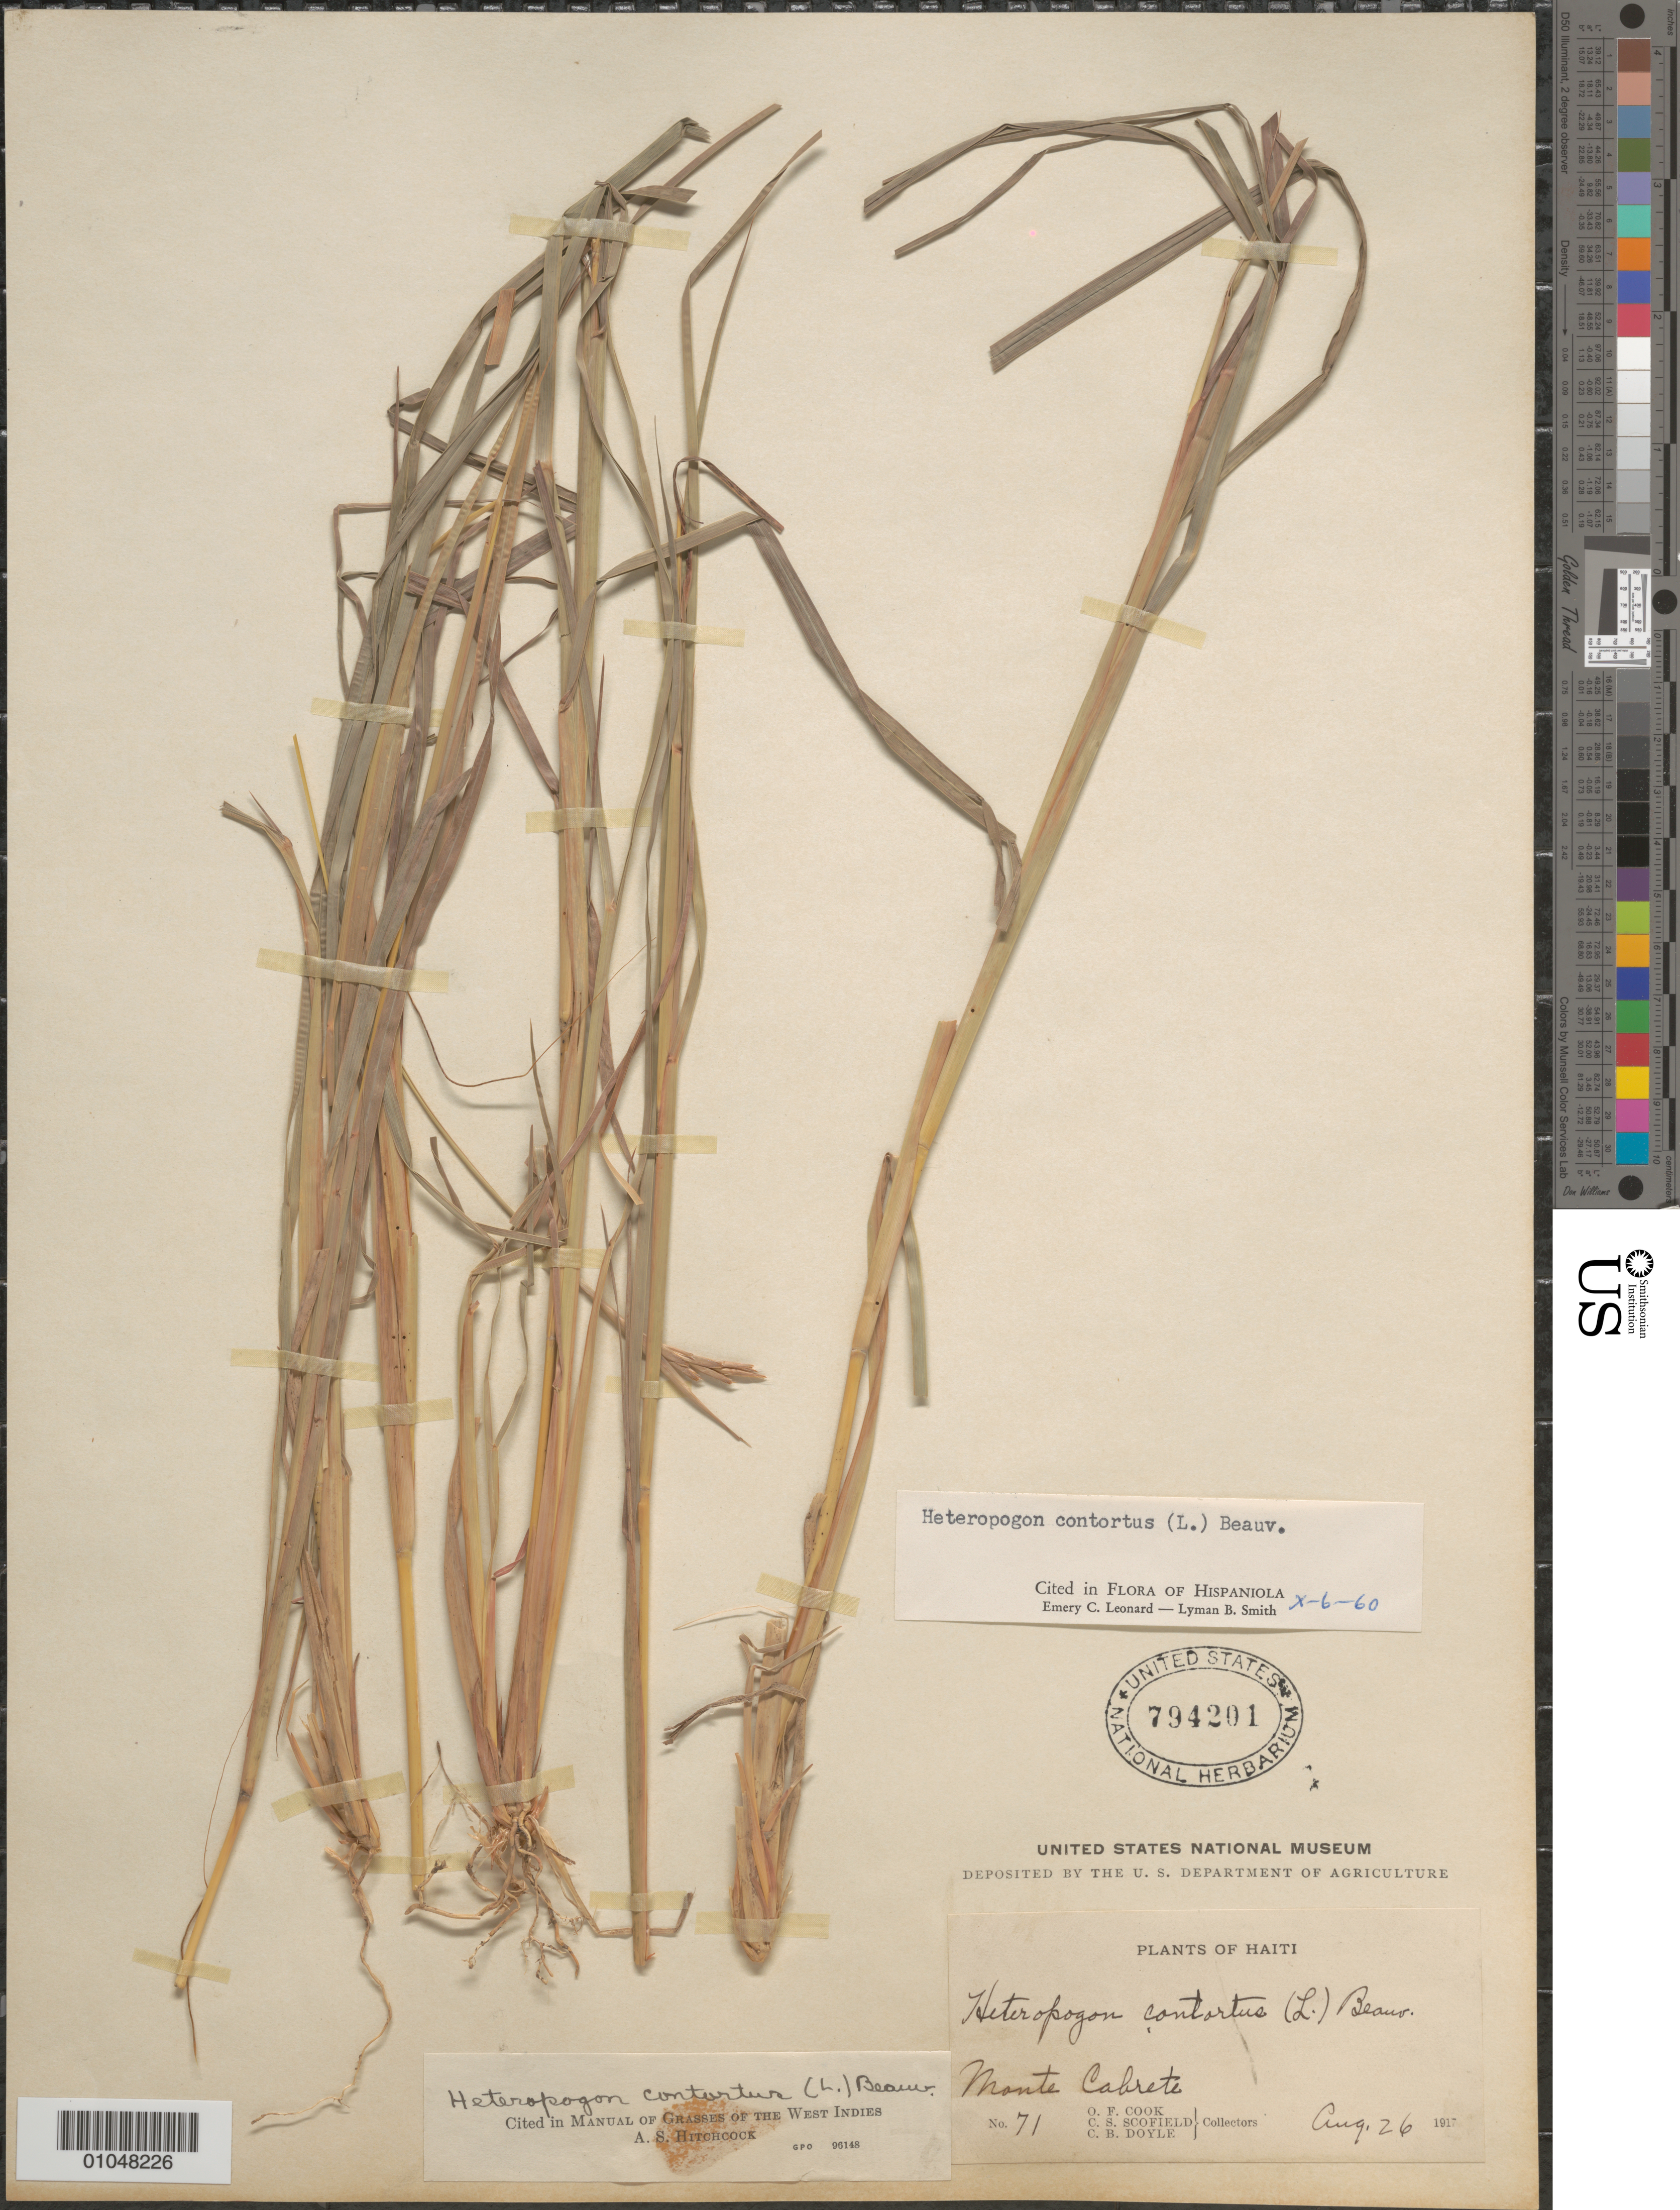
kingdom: Plantae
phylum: Tracheophyta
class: Liliopsida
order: Poales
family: Poaceae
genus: Heteropogon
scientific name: Heteropogon contortus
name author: (L.) P. Beauv. ex Roem. & Schult.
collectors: O. F. Cook, C. Scofield & C. Doyle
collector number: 71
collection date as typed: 26 Aug 1917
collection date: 1917-08-26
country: Haiti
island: Hispaniola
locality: Monte Cabrete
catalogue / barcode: US 794201